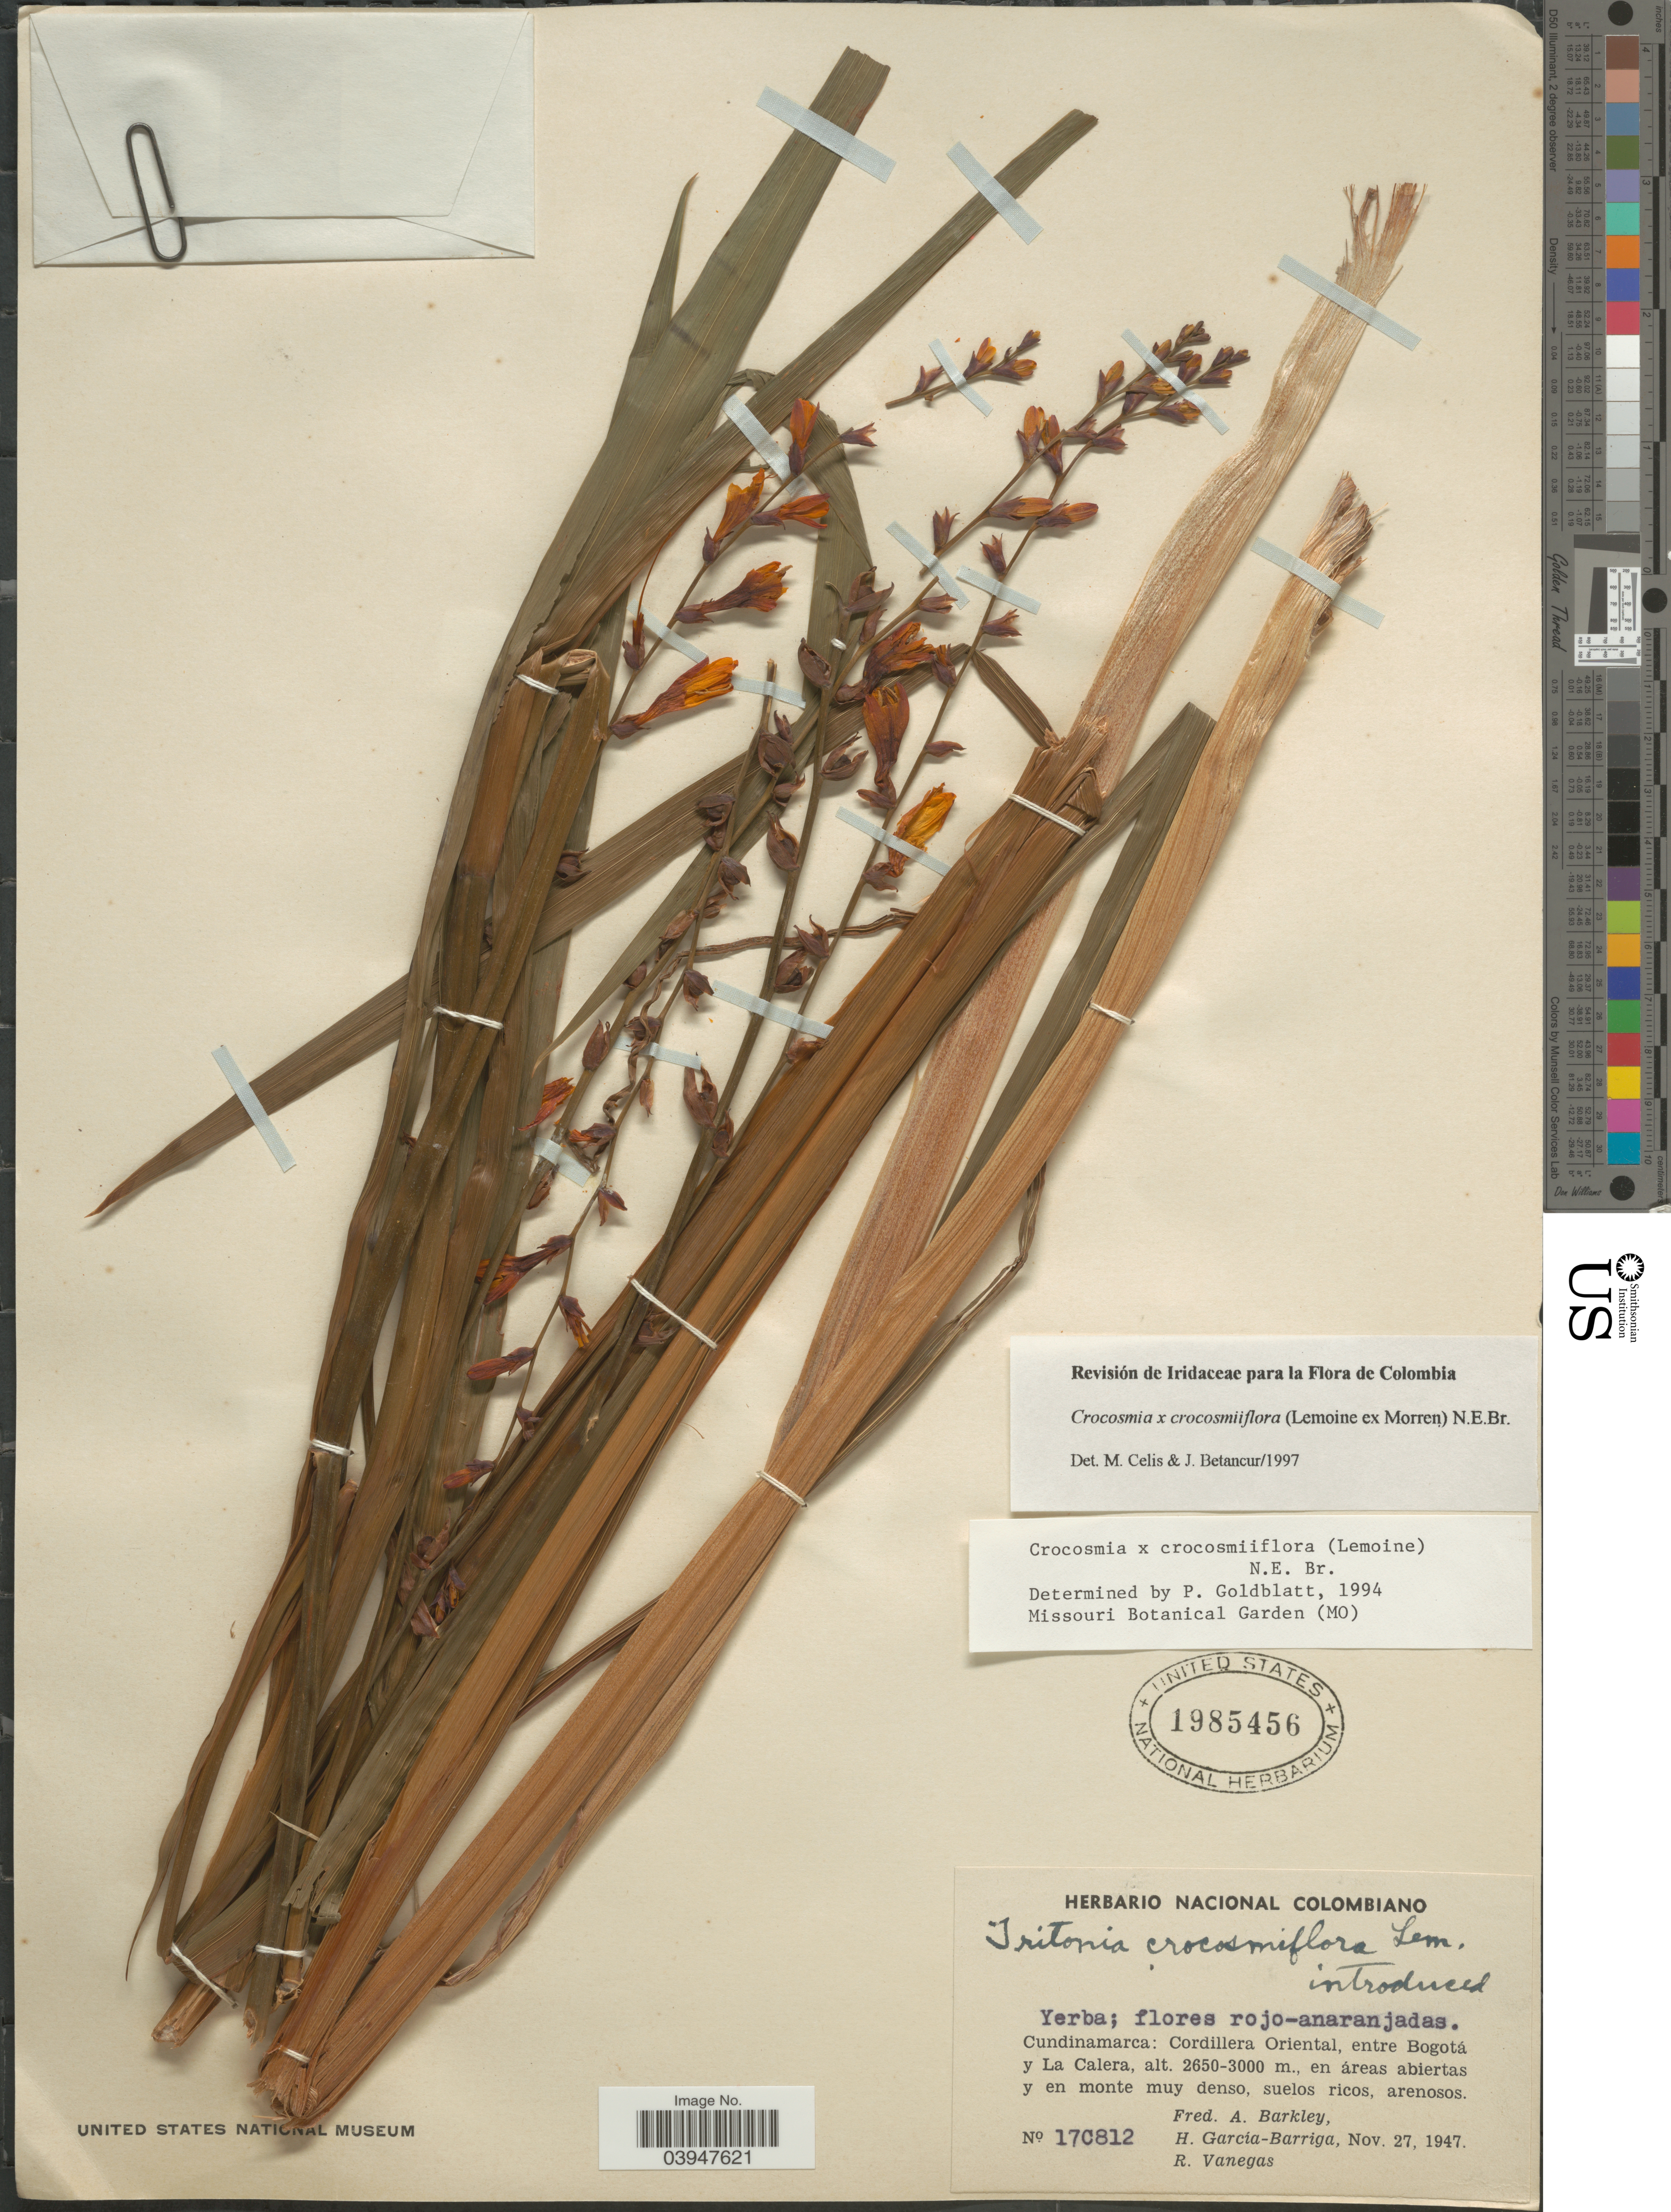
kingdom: Plantae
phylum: Tracheophyta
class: Liliopsida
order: Asparagales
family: Iridaceae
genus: Crocosmia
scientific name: Crocosmia x crocosmiiflora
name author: (Lemoine) N.E. Br.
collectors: F. A. Barkley, H. García Barriga & R. Vanegas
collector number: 17C812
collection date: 1947-11-27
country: Colombia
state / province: Cundinamarca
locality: Cordillera Oriental, entre Bogotá y La Calera.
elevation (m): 2650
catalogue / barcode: US 1985456